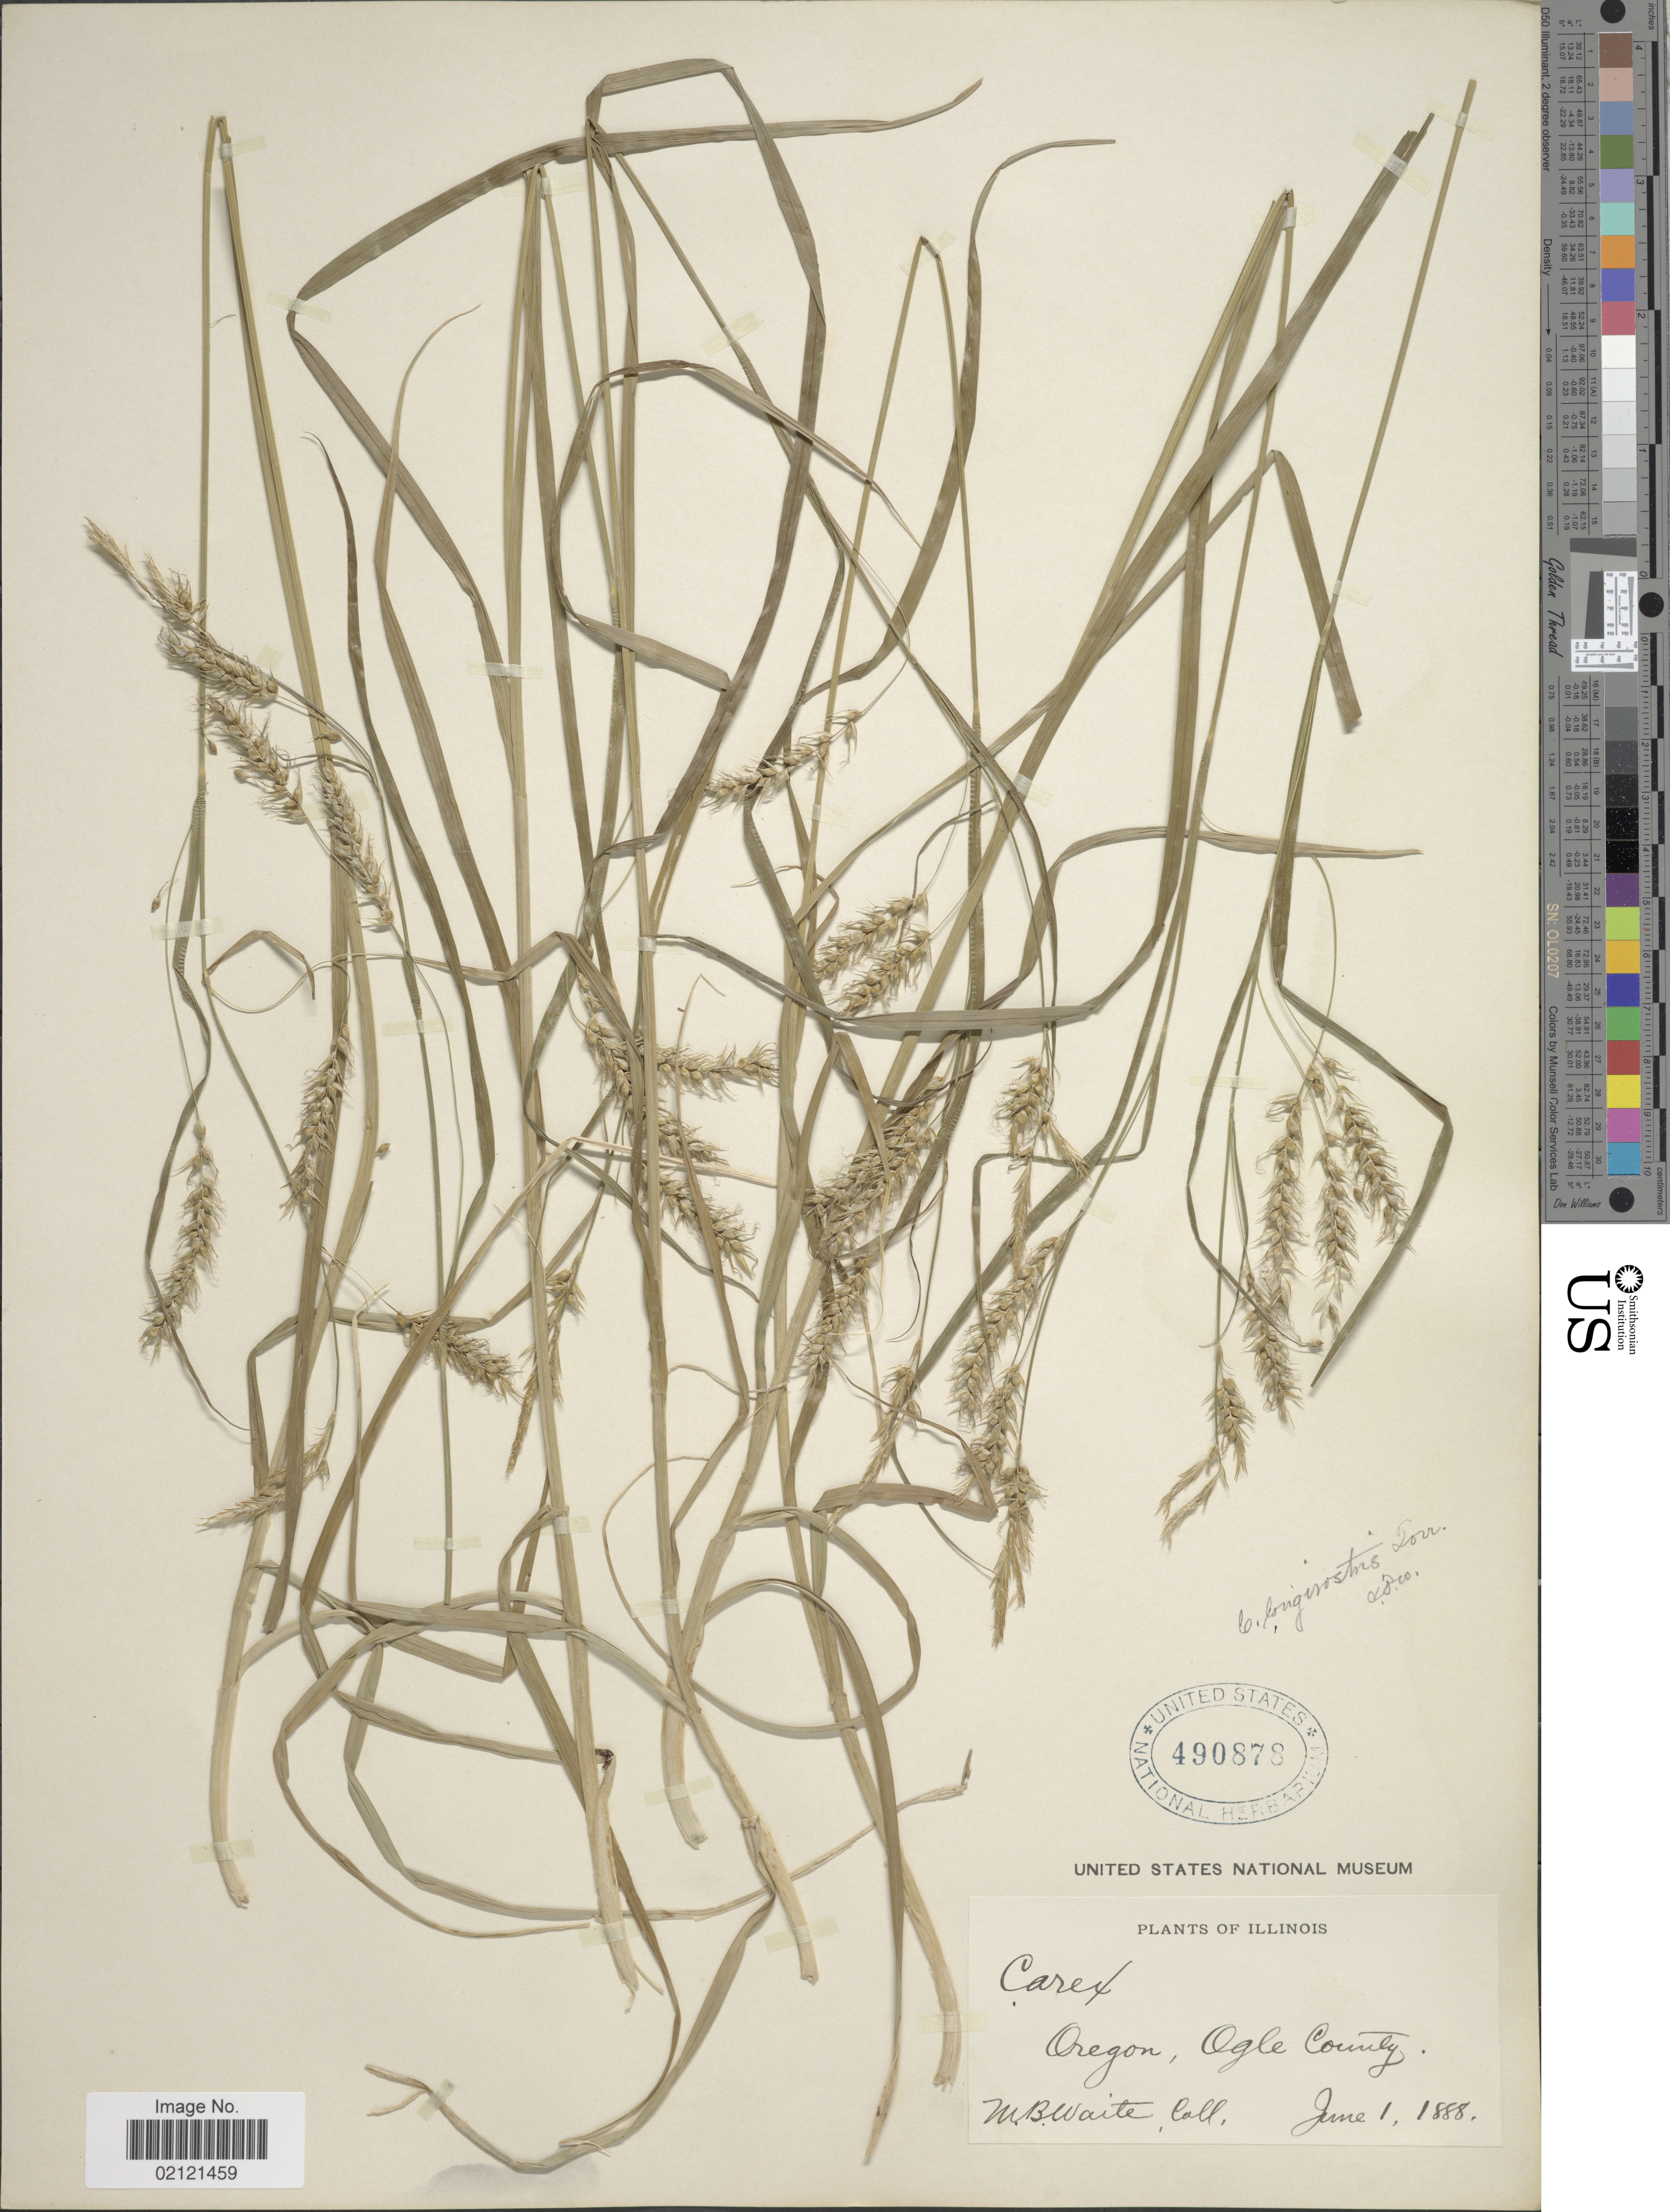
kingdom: Plantae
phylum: Tracheophyta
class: Liliopsida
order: Poales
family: Cyperaceae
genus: Carex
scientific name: Carex sprengelii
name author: Dewey ex Spreng.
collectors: M. B. Waite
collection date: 1888-06-01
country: United States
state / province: Illinois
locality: Oregon, Ogle County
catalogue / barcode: US 490878